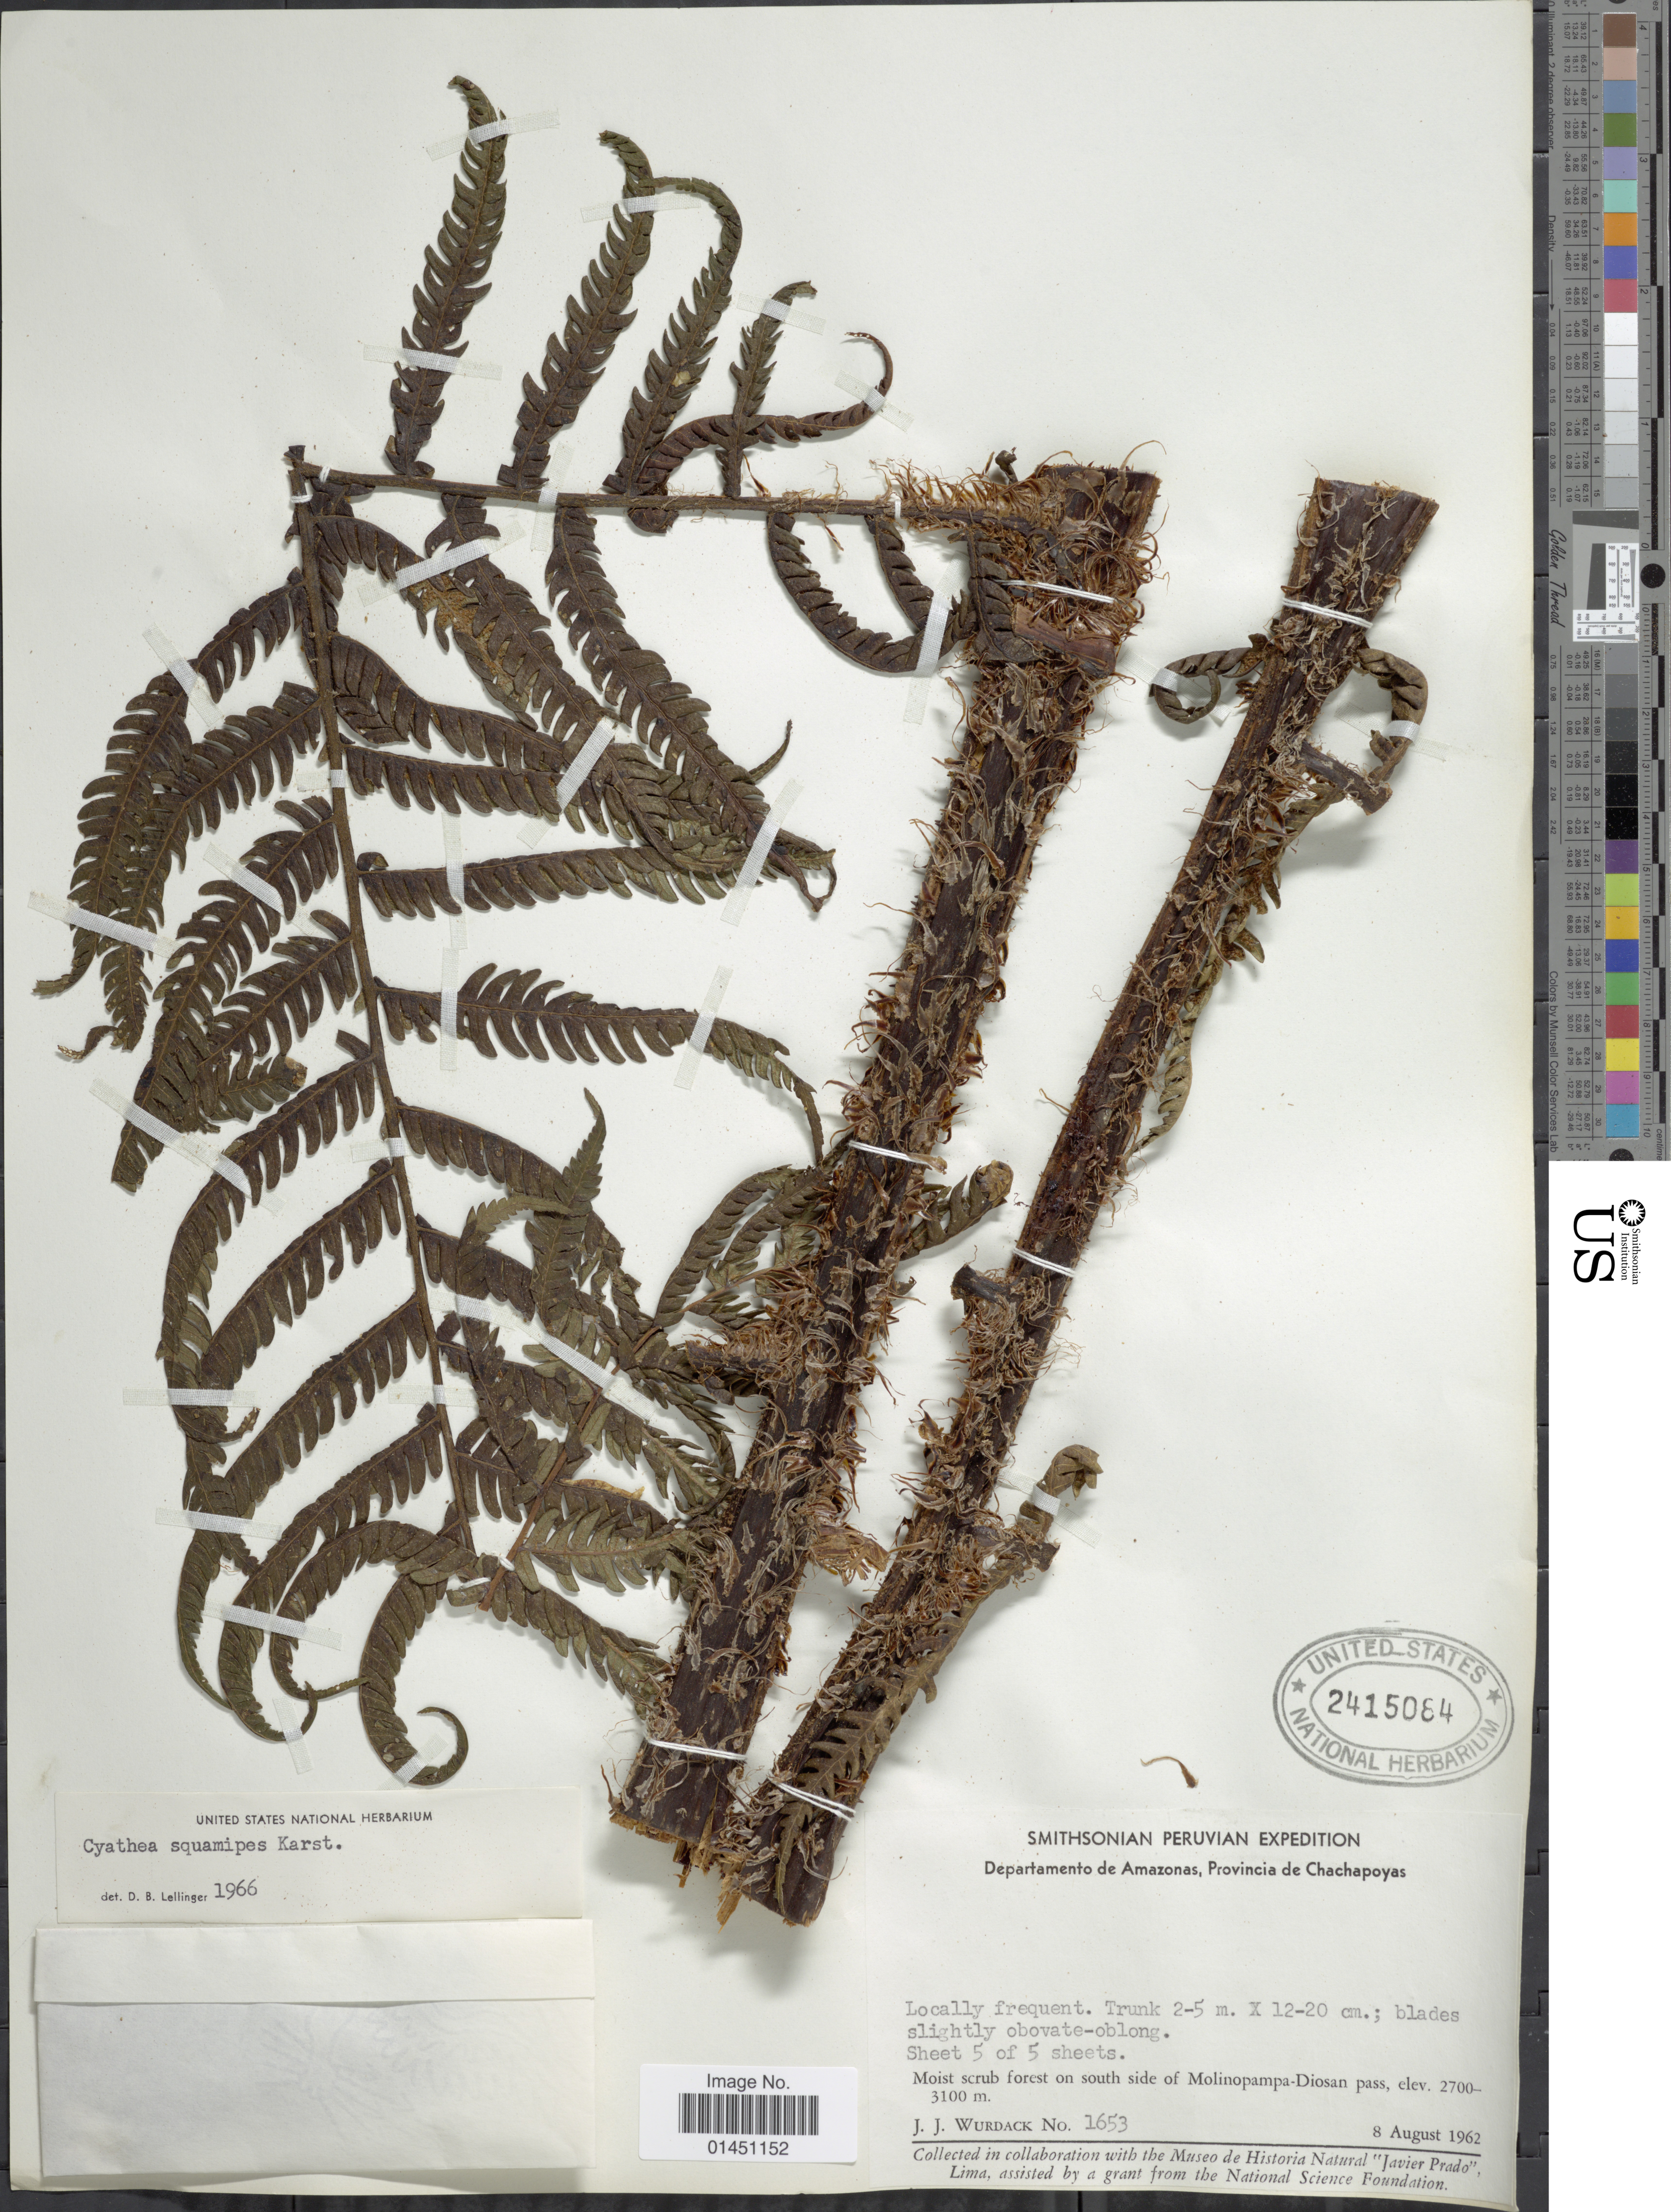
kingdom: Plantae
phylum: Tracheophyta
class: Polypodiopsida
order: Cyatheales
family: Cyatheaceae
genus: Cyathea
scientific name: Cyathea caracasana var. boliviensis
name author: (Rosenst.) R.M. Tryon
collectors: J. J. Wurdack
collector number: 1653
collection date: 1962-08-08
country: Peru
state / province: Amazonas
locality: Provincia de Chachapoyas, Moist scrub forest on south side of Molinopampa-Diosan pass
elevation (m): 2700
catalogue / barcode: US 2415084